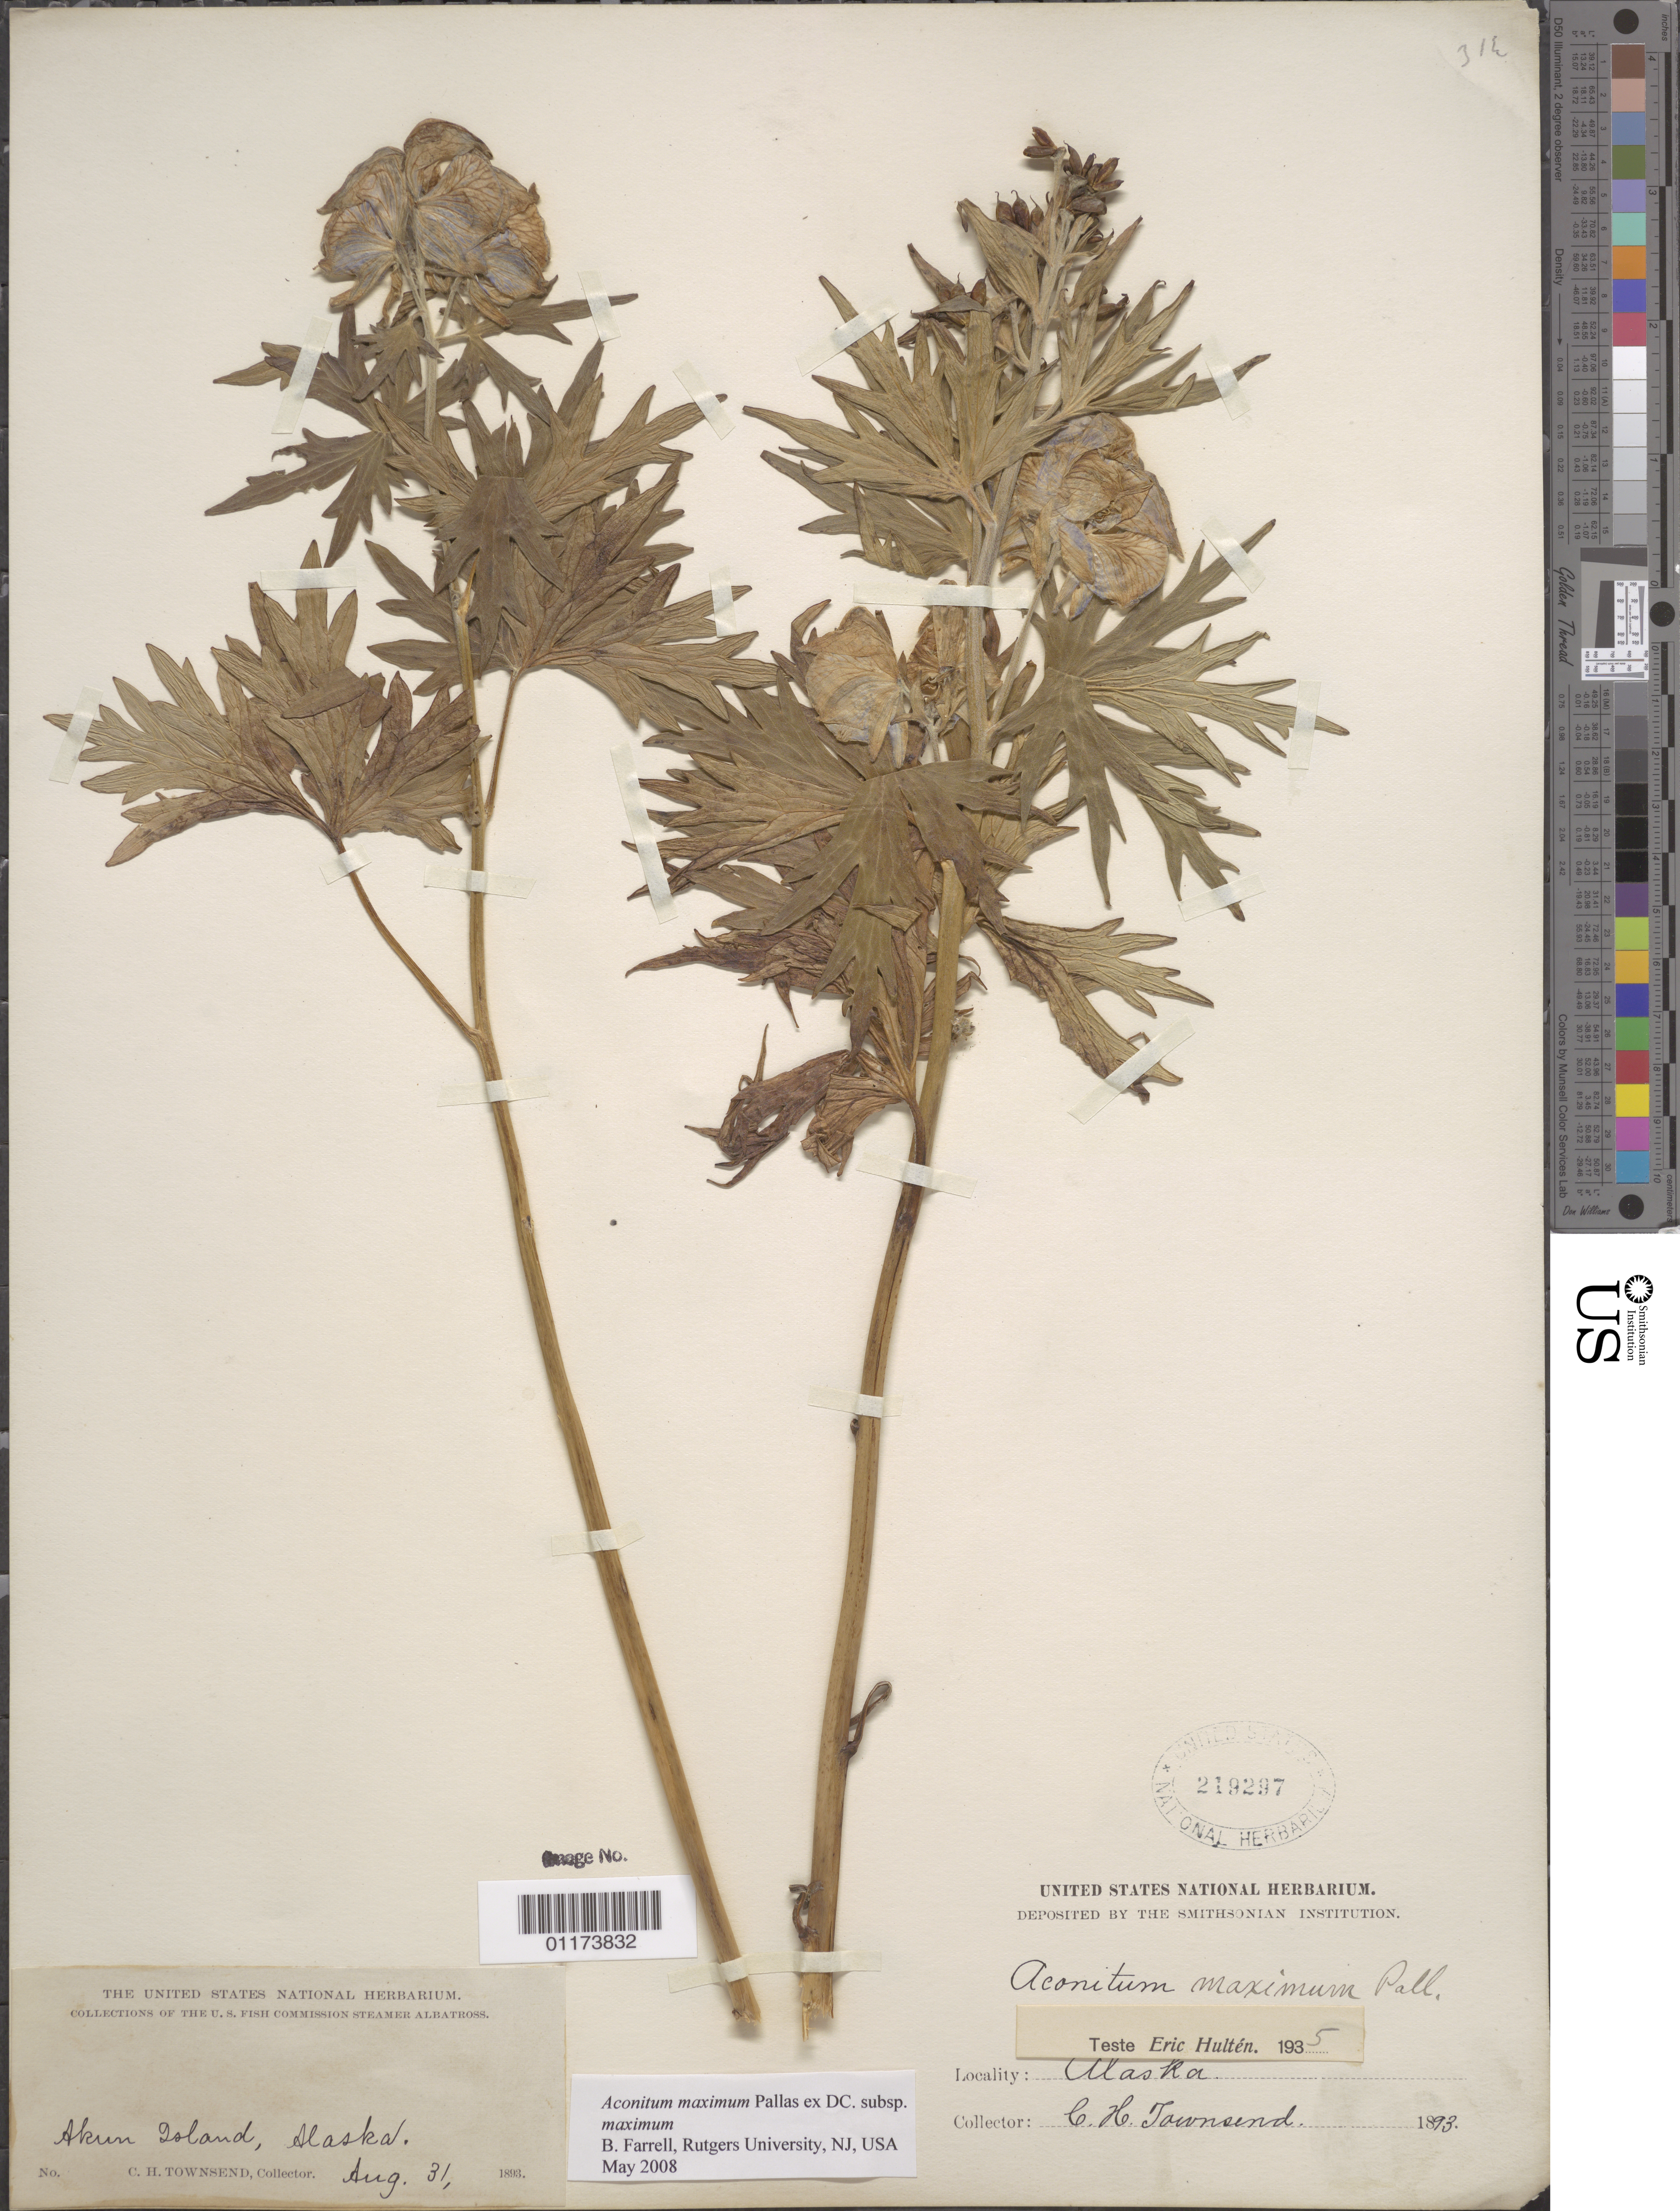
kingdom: Plantae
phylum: Tracheophyta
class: Magnoliopsida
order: Ranunculales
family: Ranunculaceae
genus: Aconitum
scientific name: Aconitum maximum subsp. maximum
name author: Pall. ex DC.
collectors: C. H. Townsend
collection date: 1893-08-31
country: United States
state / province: Alaska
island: Akun Island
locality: Akun Island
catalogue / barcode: US 219297